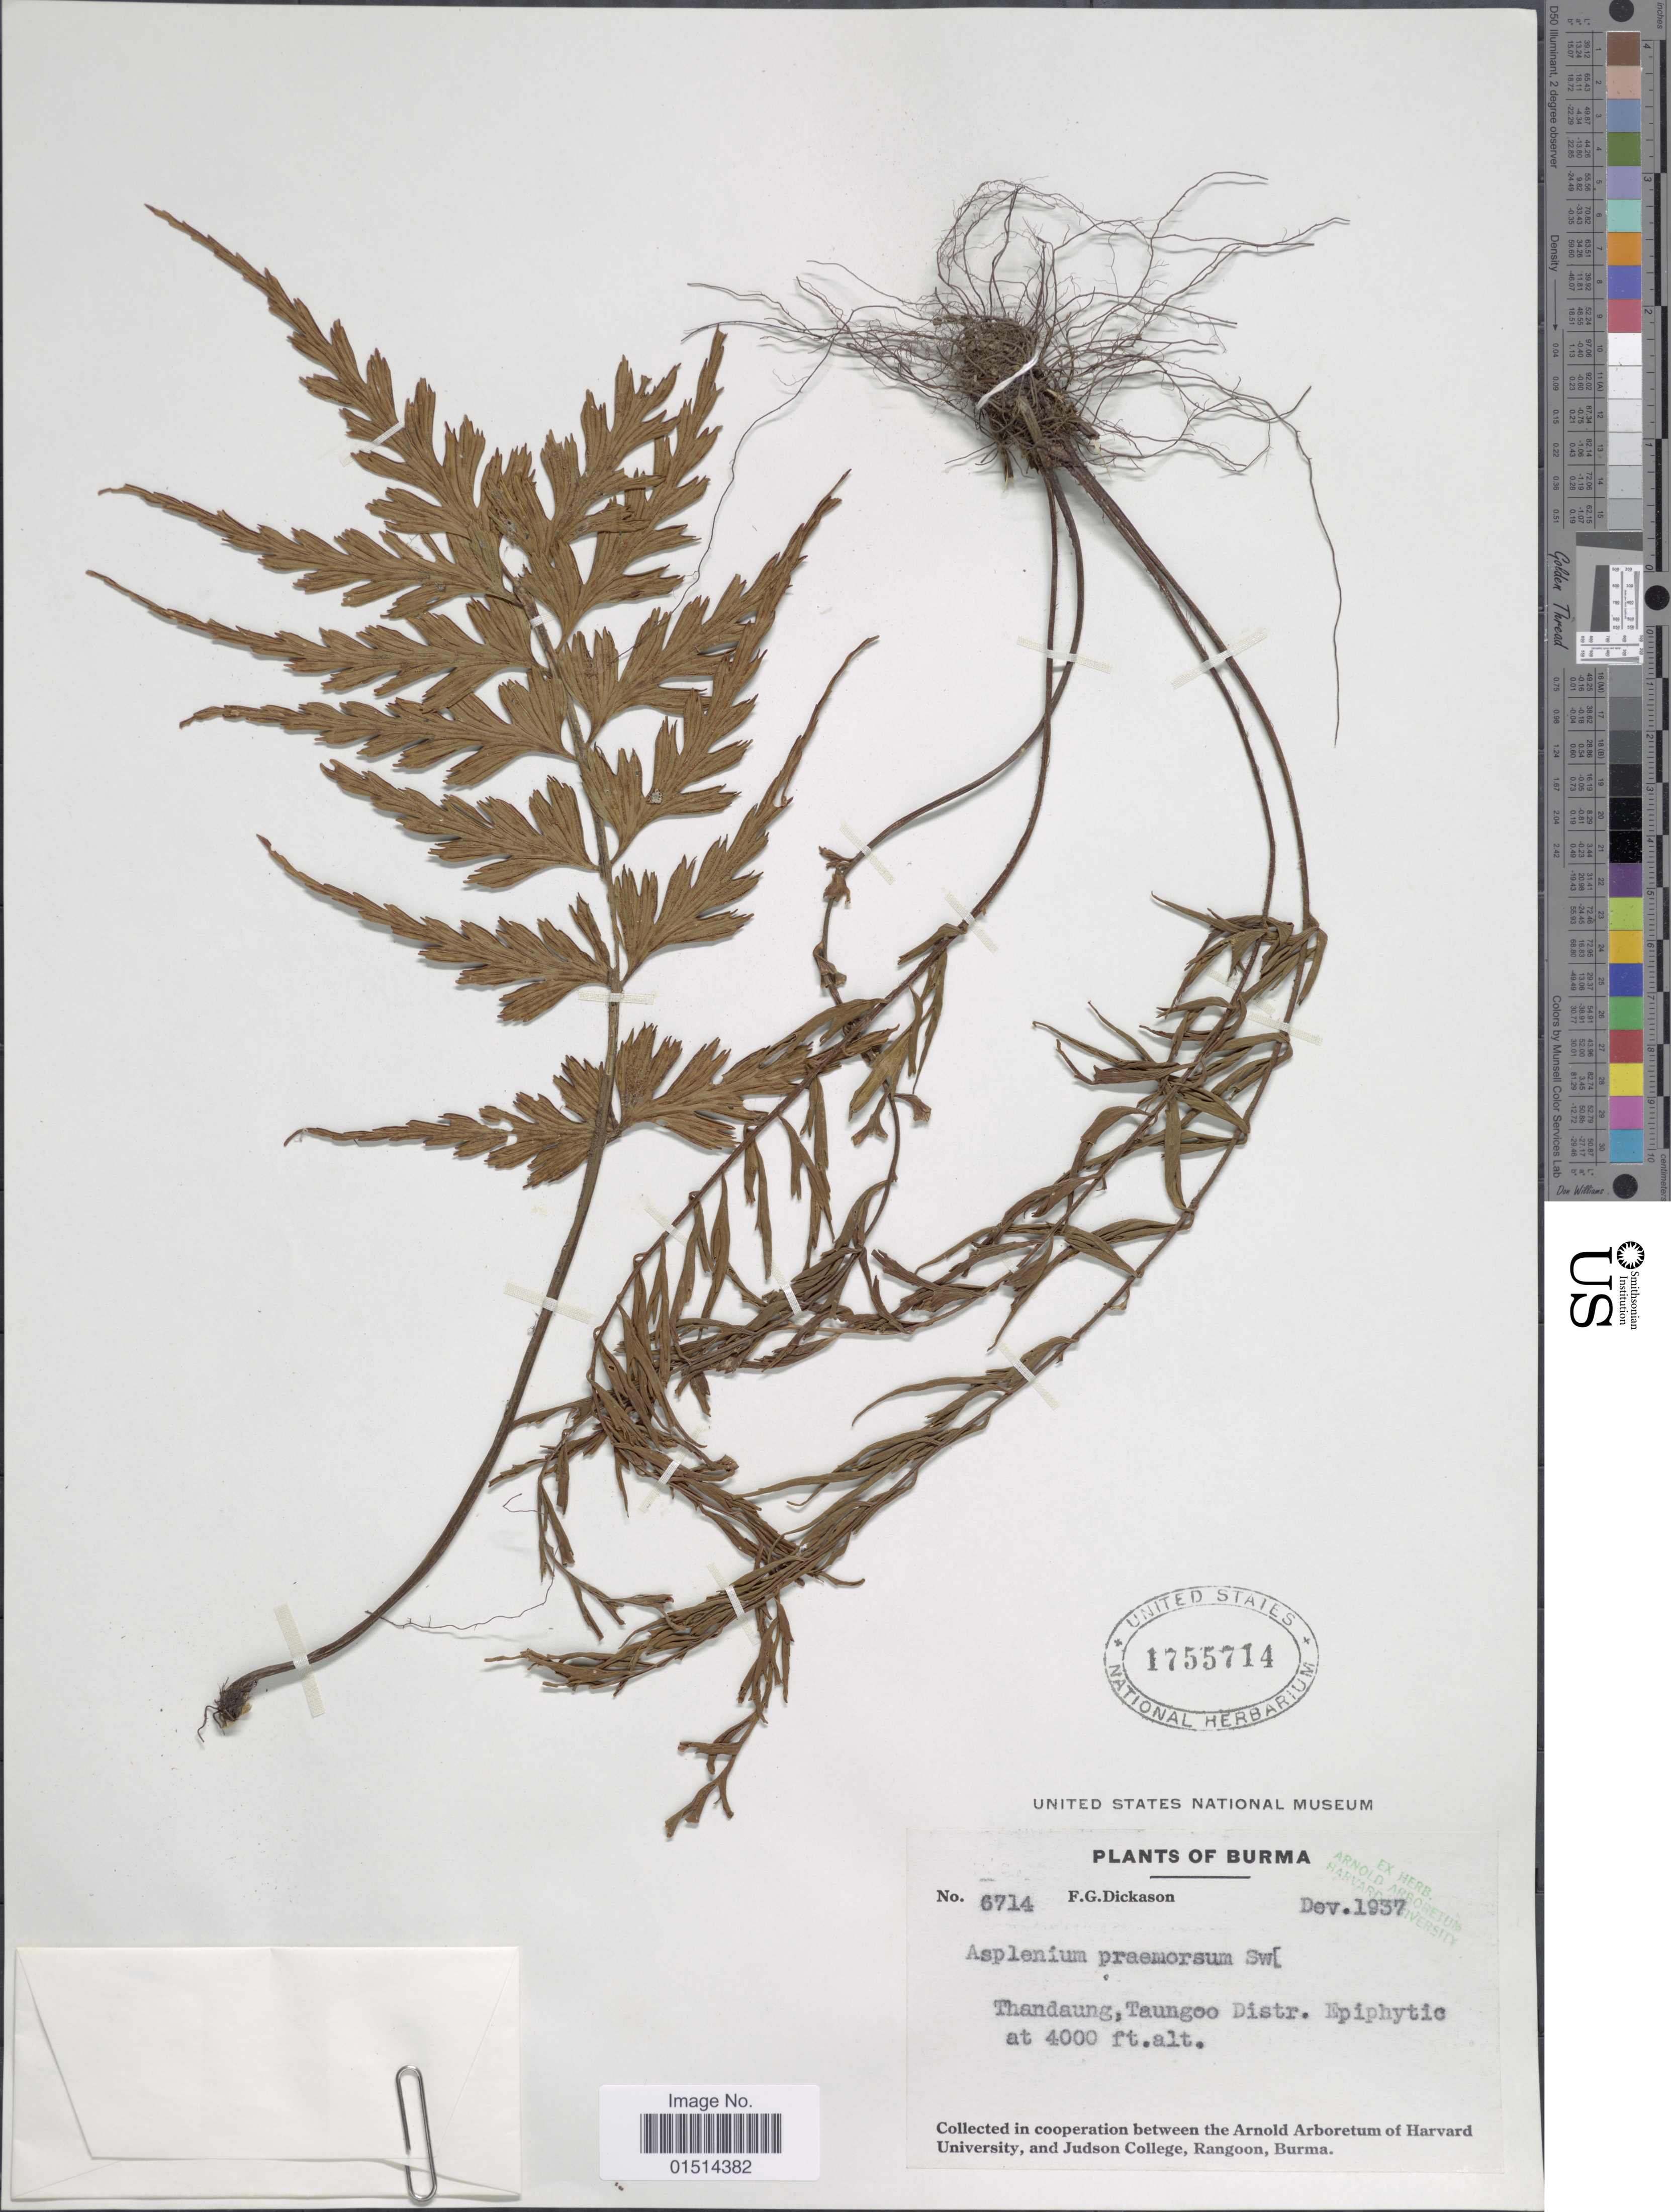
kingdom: Plantae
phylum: Tracheophyta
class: Polypodiopsida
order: Polypodiales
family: Aspleniaceae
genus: Asplenium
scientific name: Asplenium aethiopicum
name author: (Burm. f.) Bech.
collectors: F. Dickason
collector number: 6714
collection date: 1937-12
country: Myanmar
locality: Burma, Thandaung, Taungoo Distr. Epiphytic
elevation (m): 1219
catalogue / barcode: US 1755714